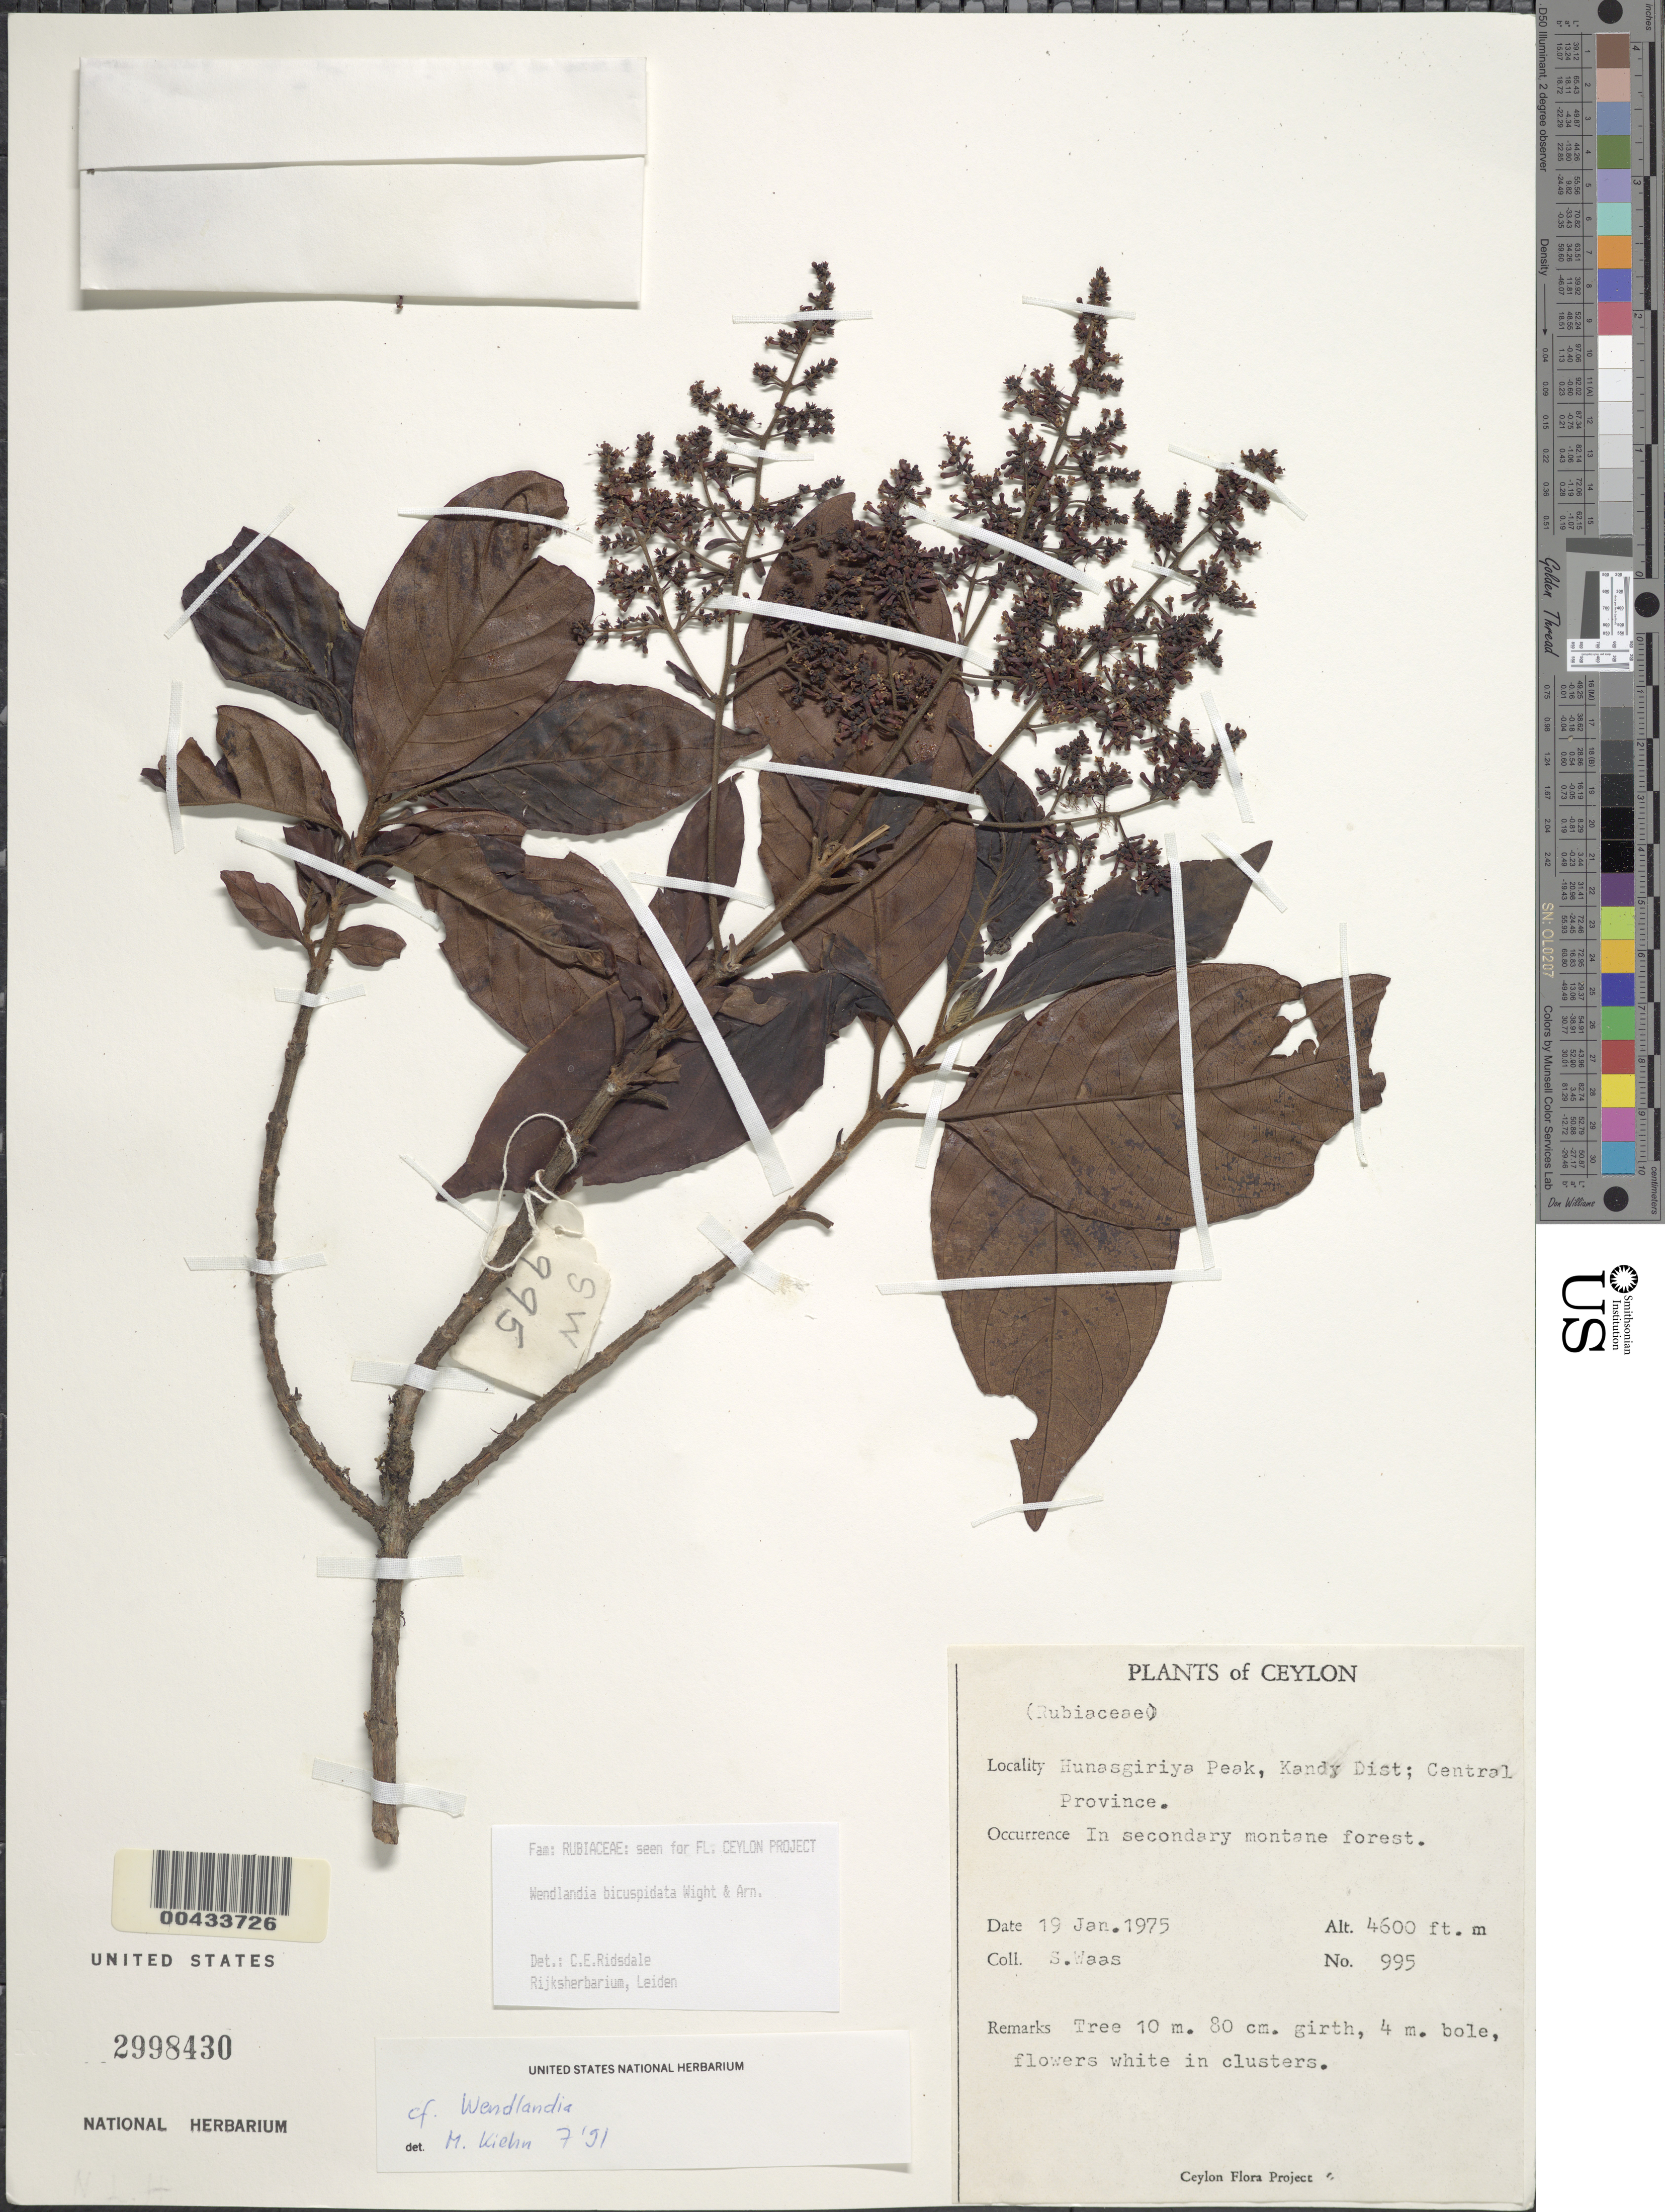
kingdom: Plantae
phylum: Tracheophyta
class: Magnoliopsida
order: Gentianales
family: Rubiaceae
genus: Wendlandia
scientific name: Wendlandia bicuspidata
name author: Wight & Arn.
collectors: S. Waas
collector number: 995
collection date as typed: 19 Jan 1975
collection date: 1975-01-19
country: Sri Lanka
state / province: Central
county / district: Kandy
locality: Hunasgiriya Peak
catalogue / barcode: US 2998430